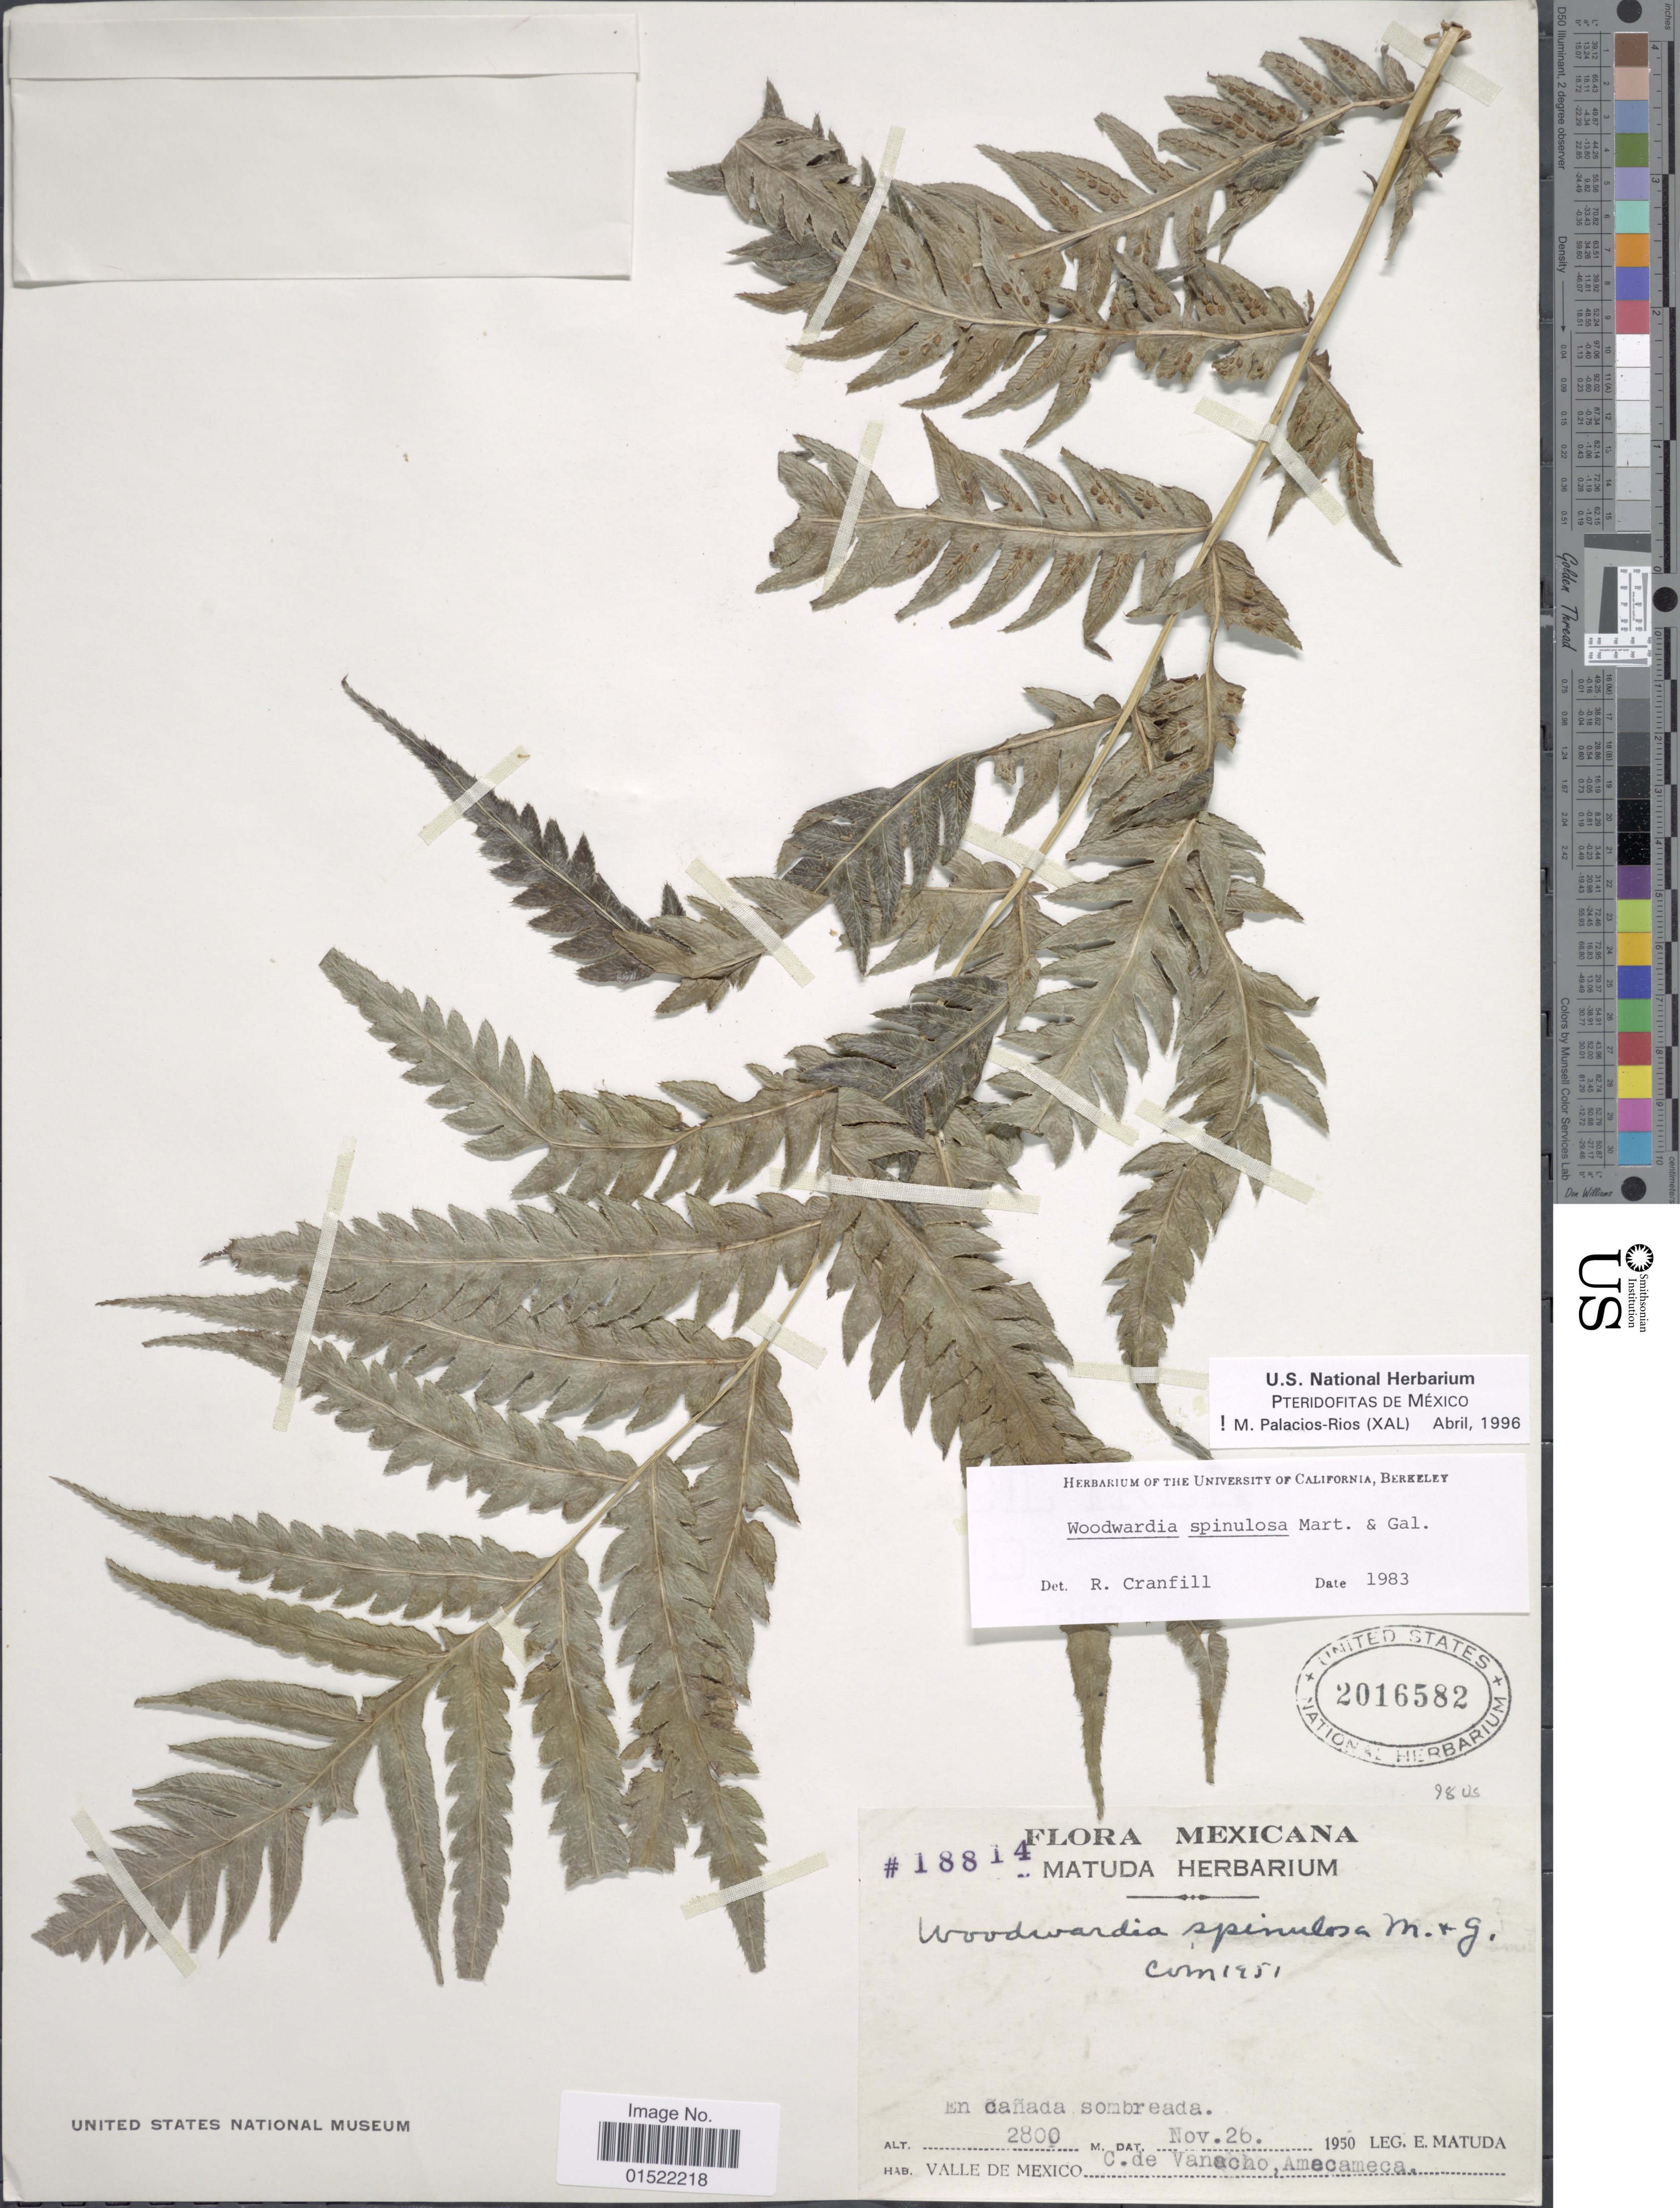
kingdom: Plantae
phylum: Tracheophyta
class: Polypodiopsida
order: Polypodiales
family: Blechnaceae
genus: Woodwardia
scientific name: Woodwardia spinulosa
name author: M. Martens & Galeotti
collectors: E. Matuda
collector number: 18814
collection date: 1950-11-26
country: Mexico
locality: En canada sombreada, Valle de Mexico, C. de Vanacho, Amecameca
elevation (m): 2800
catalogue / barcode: US 2016582